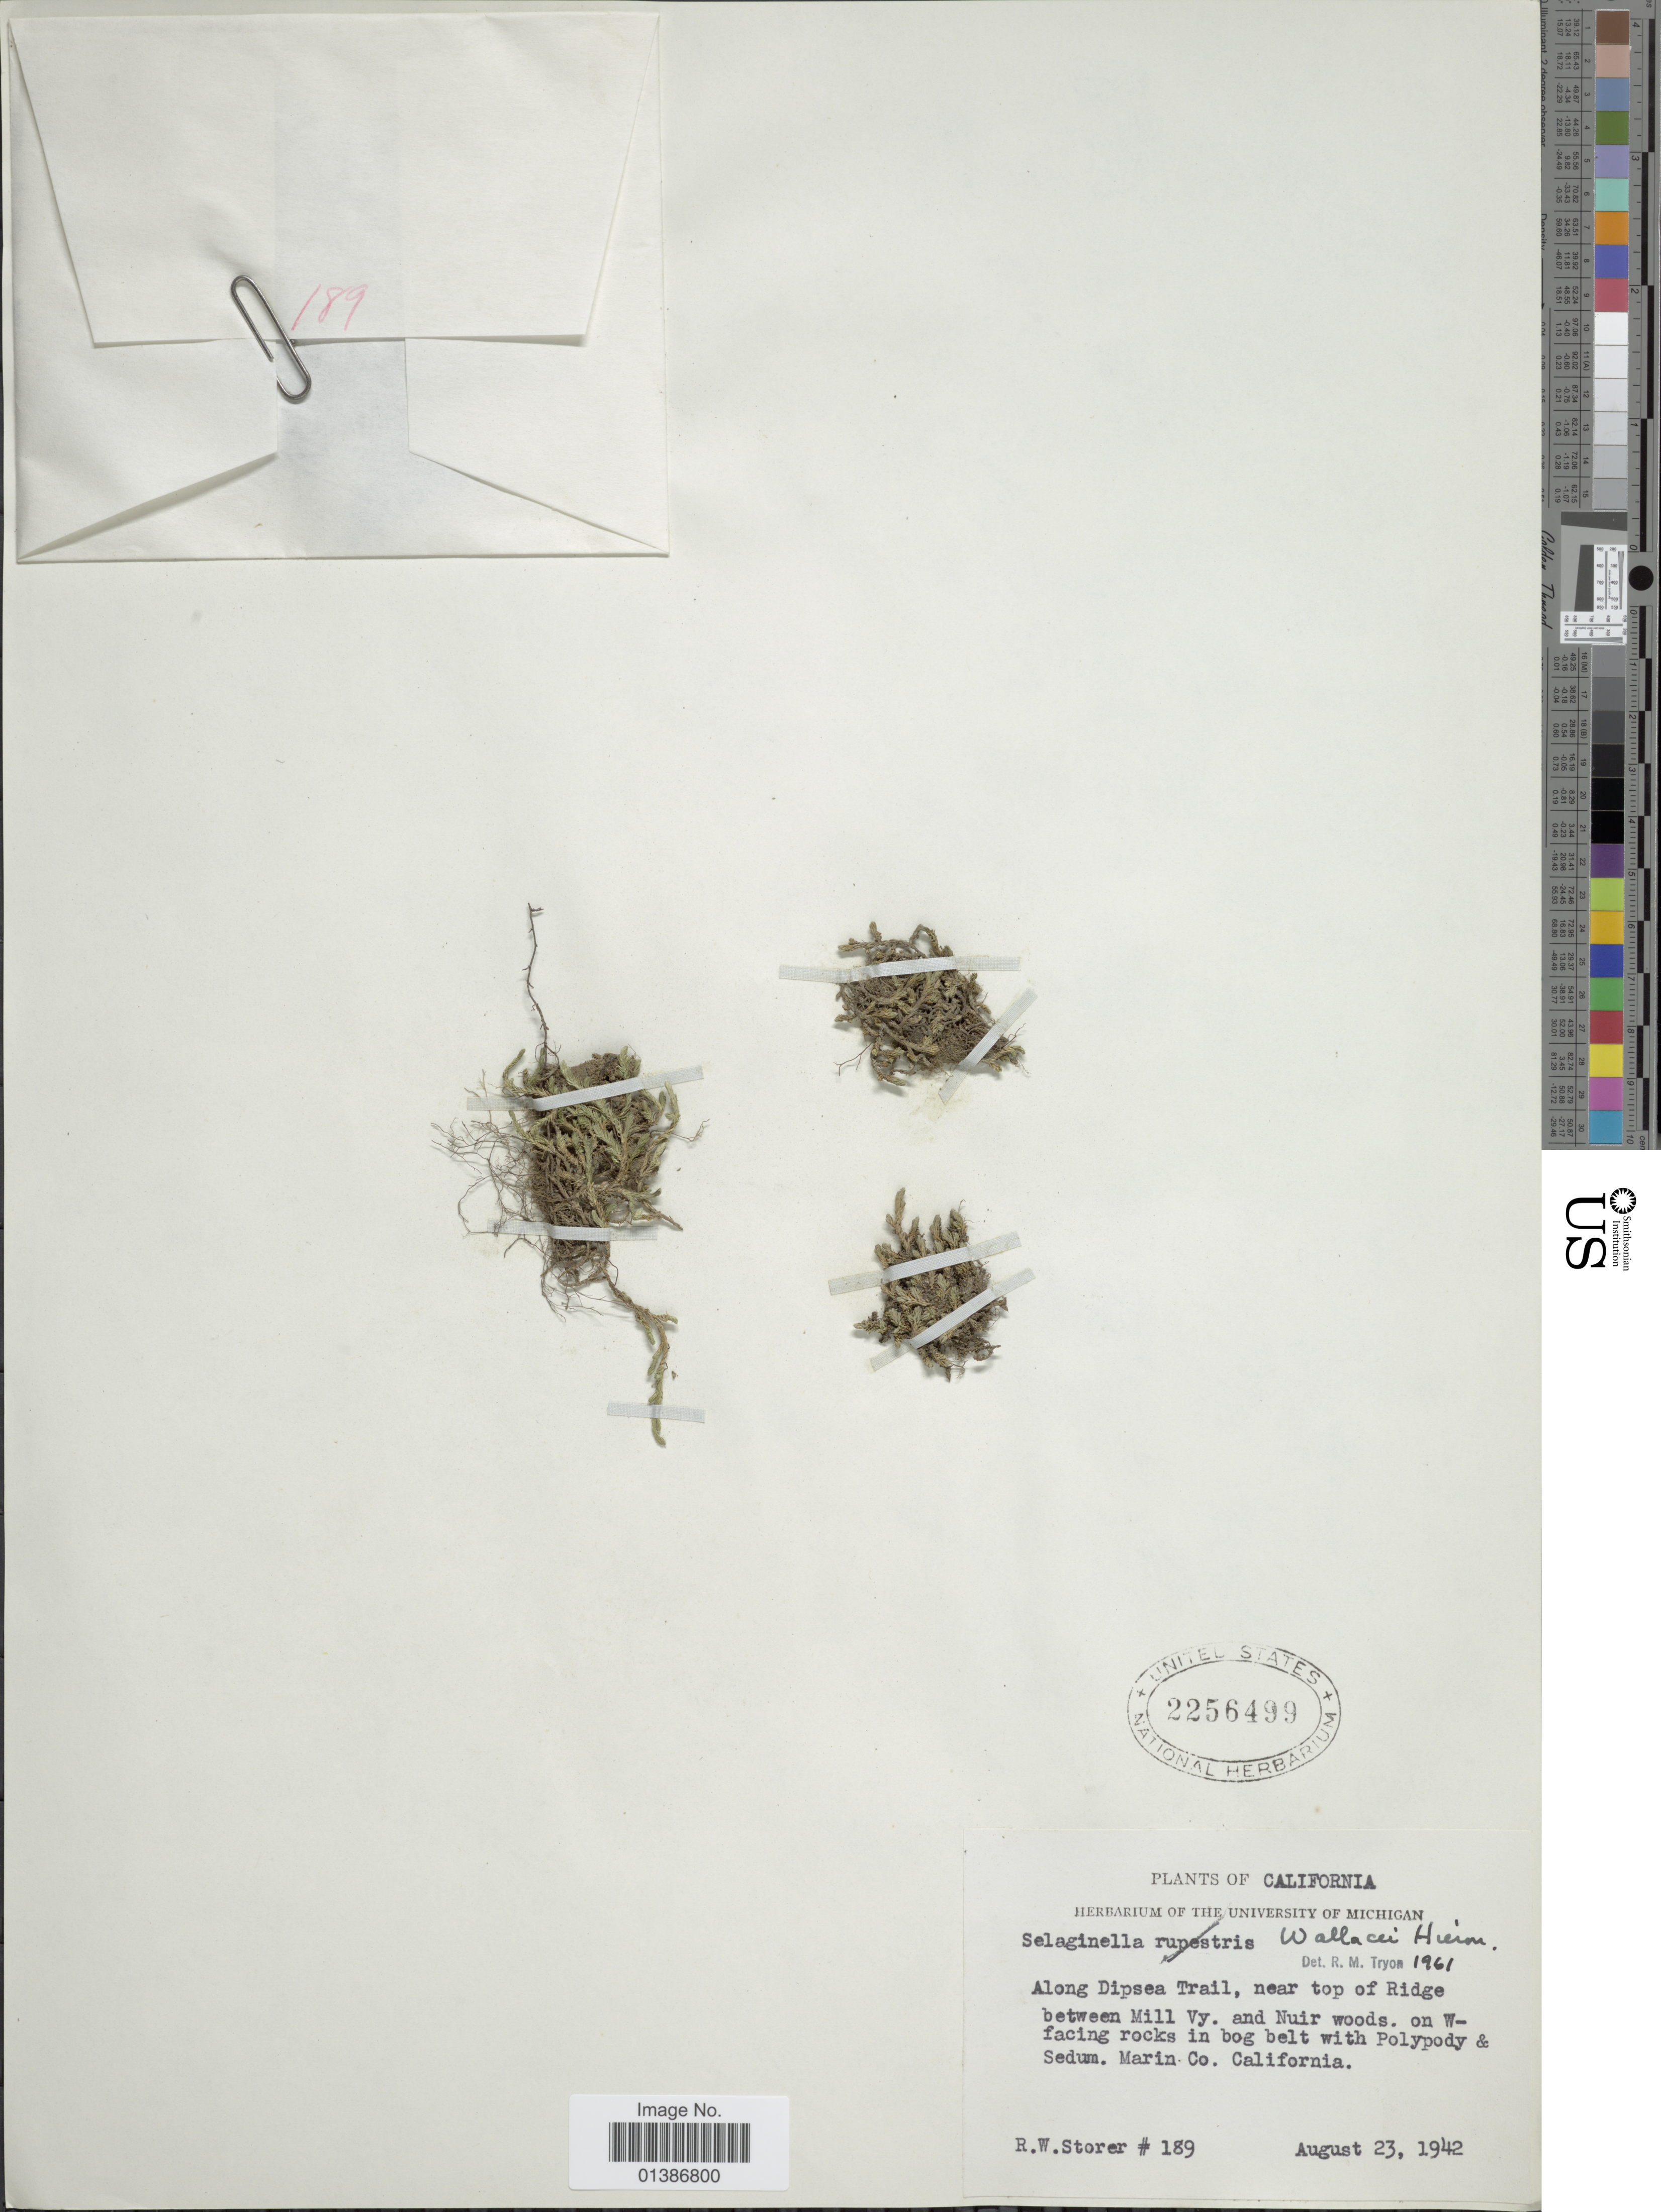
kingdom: Plantae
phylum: Tracheophyta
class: Lycopodiopsida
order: Selaginellales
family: Selaginellaceae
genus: Selaginella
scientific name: Selaginella wallacei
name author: Hieron.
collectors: R. Storer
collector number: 189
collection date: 1942-08-23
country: United States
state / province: California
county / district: Marin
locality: Along Dipsea Trail, near top of Ridge between Mill Vy. and Nuir woods. on W-facing rocks in bog belt with Polypody & Sedum. Marin Co.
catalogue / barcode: US 2256499